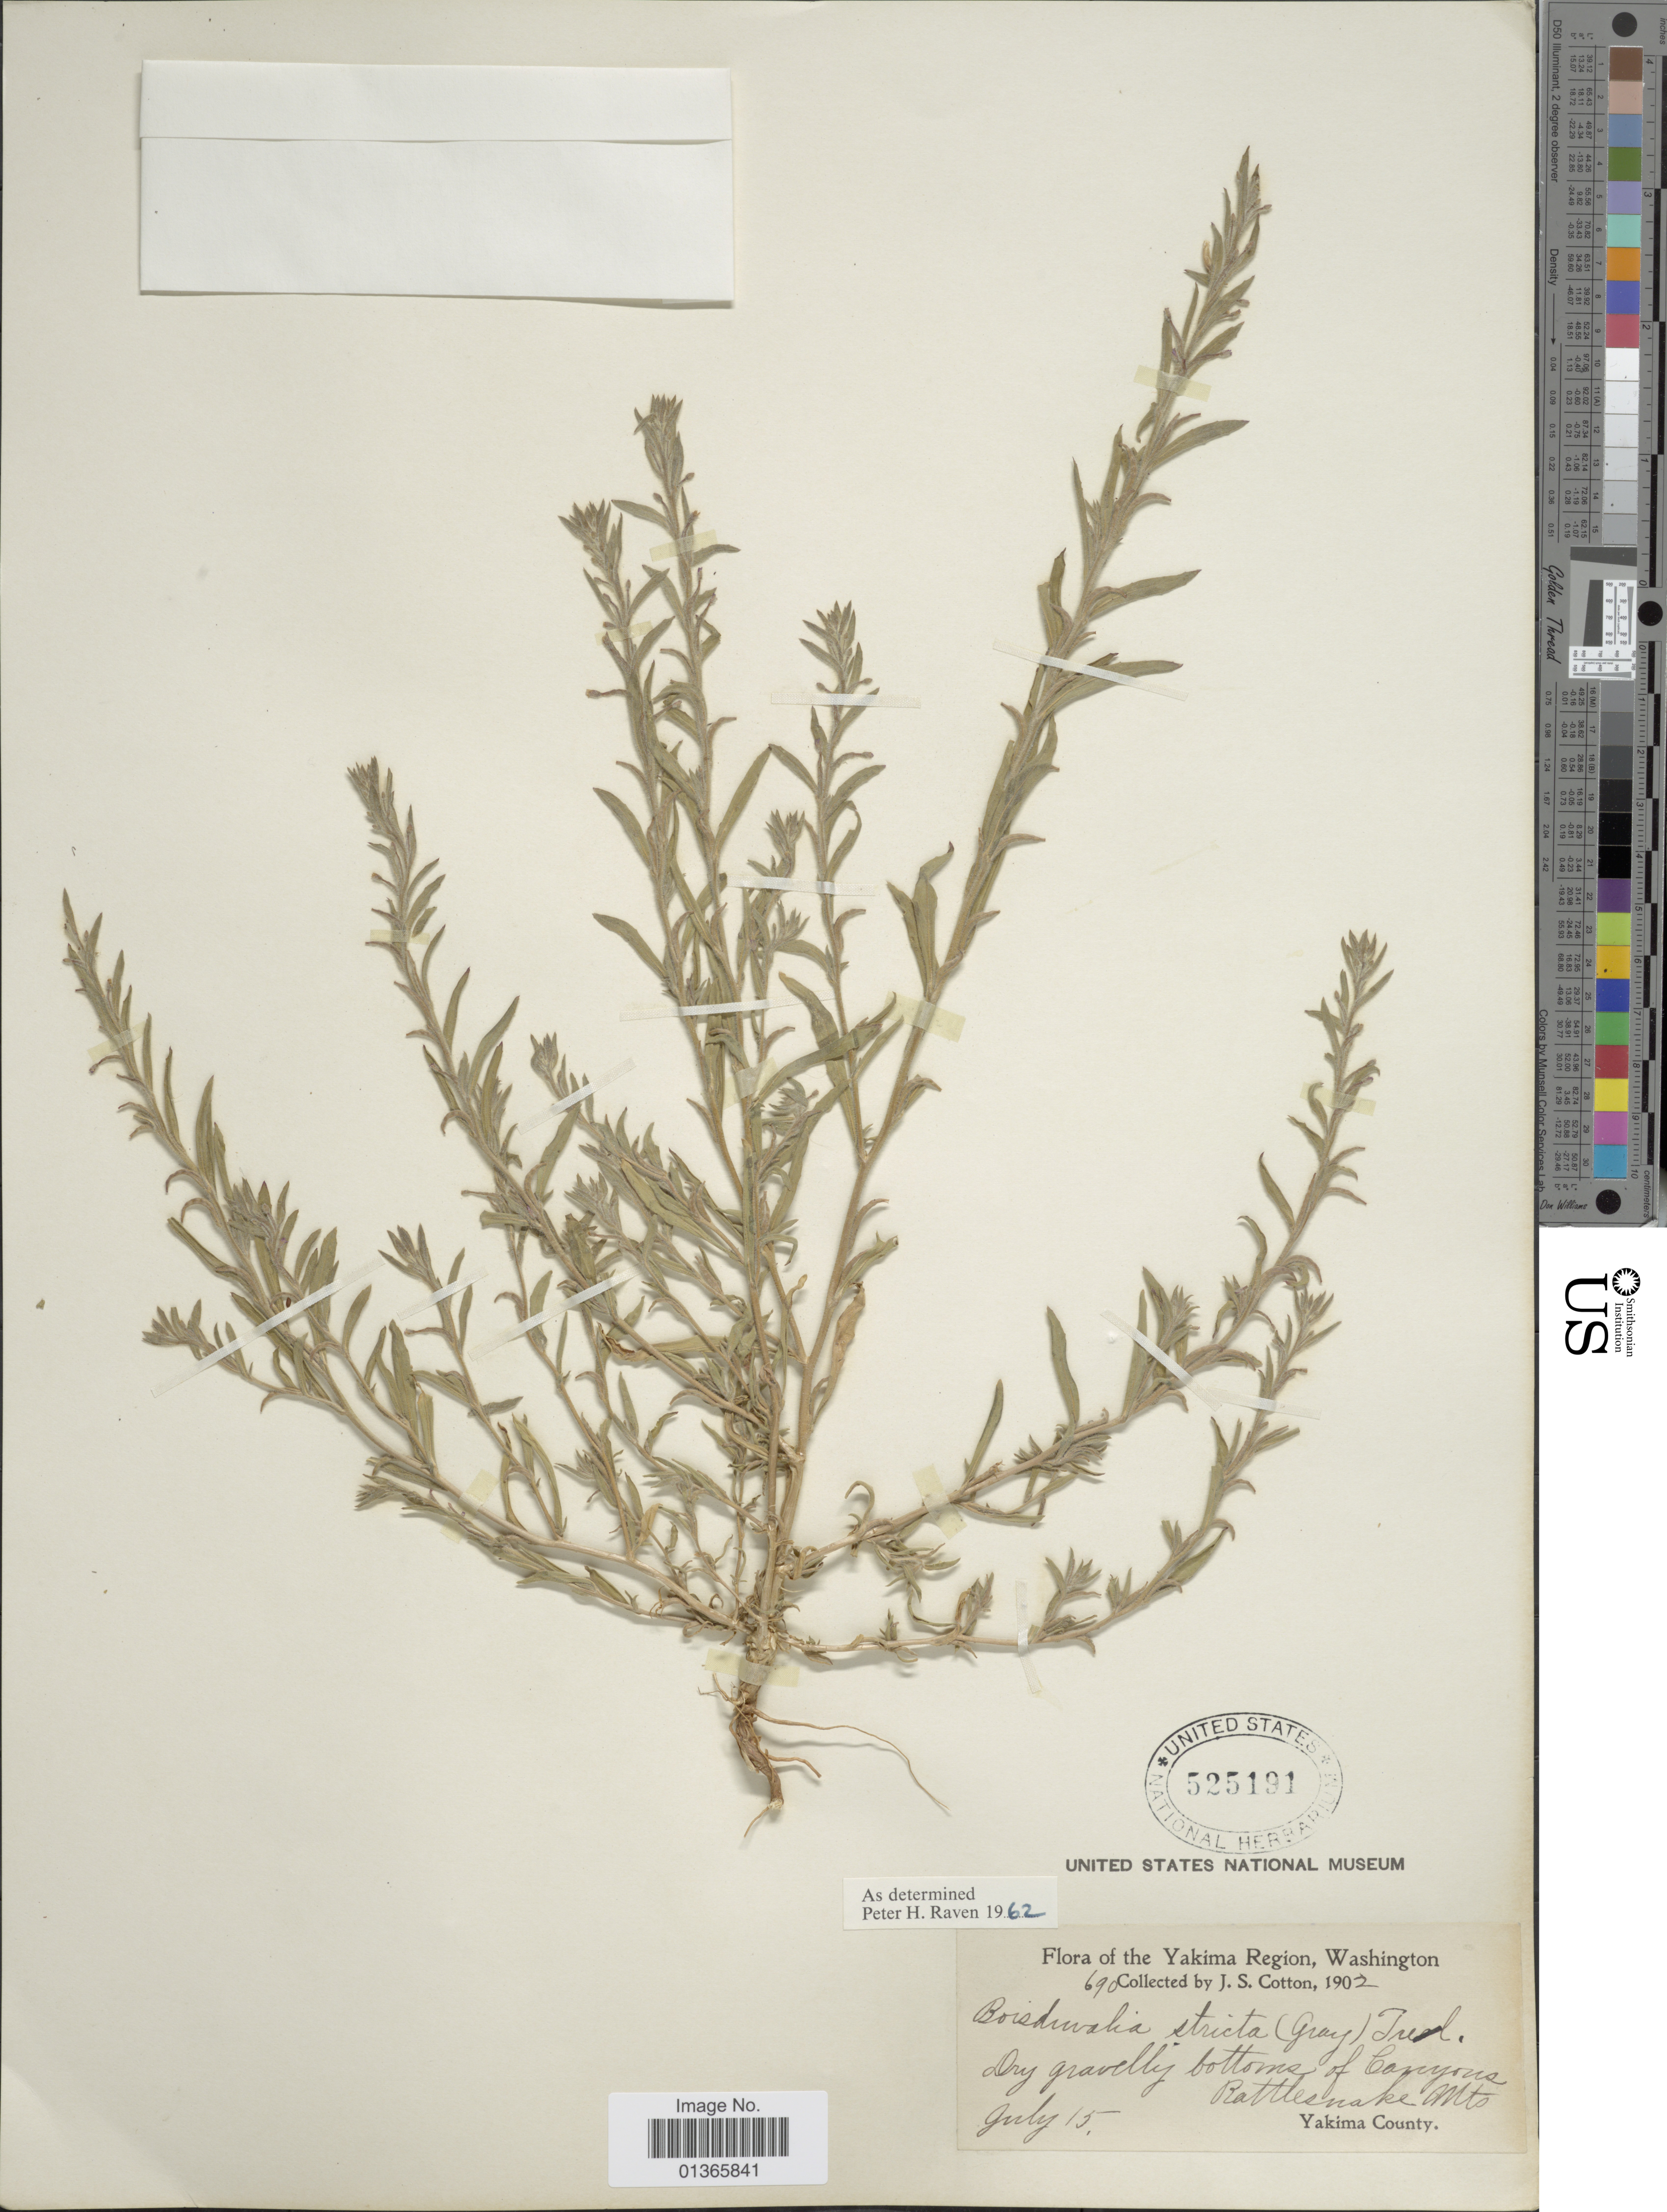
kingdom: Plantae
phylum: Tracheophyta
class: Magnoliopsida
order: Myrtales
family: Onagraceae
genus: Epilobium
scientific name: Epilobium torreyi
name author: (S. Watson) Hoch & P.H. Raven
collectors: J. S. Cotton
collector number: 690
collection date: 1902-07-15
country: United States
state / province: Washington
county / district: Yakima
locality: Yakima Region. Dry gravelly bottoms of Canyons Rattlesnake Mts. Yakima County.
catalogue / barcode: US 525191